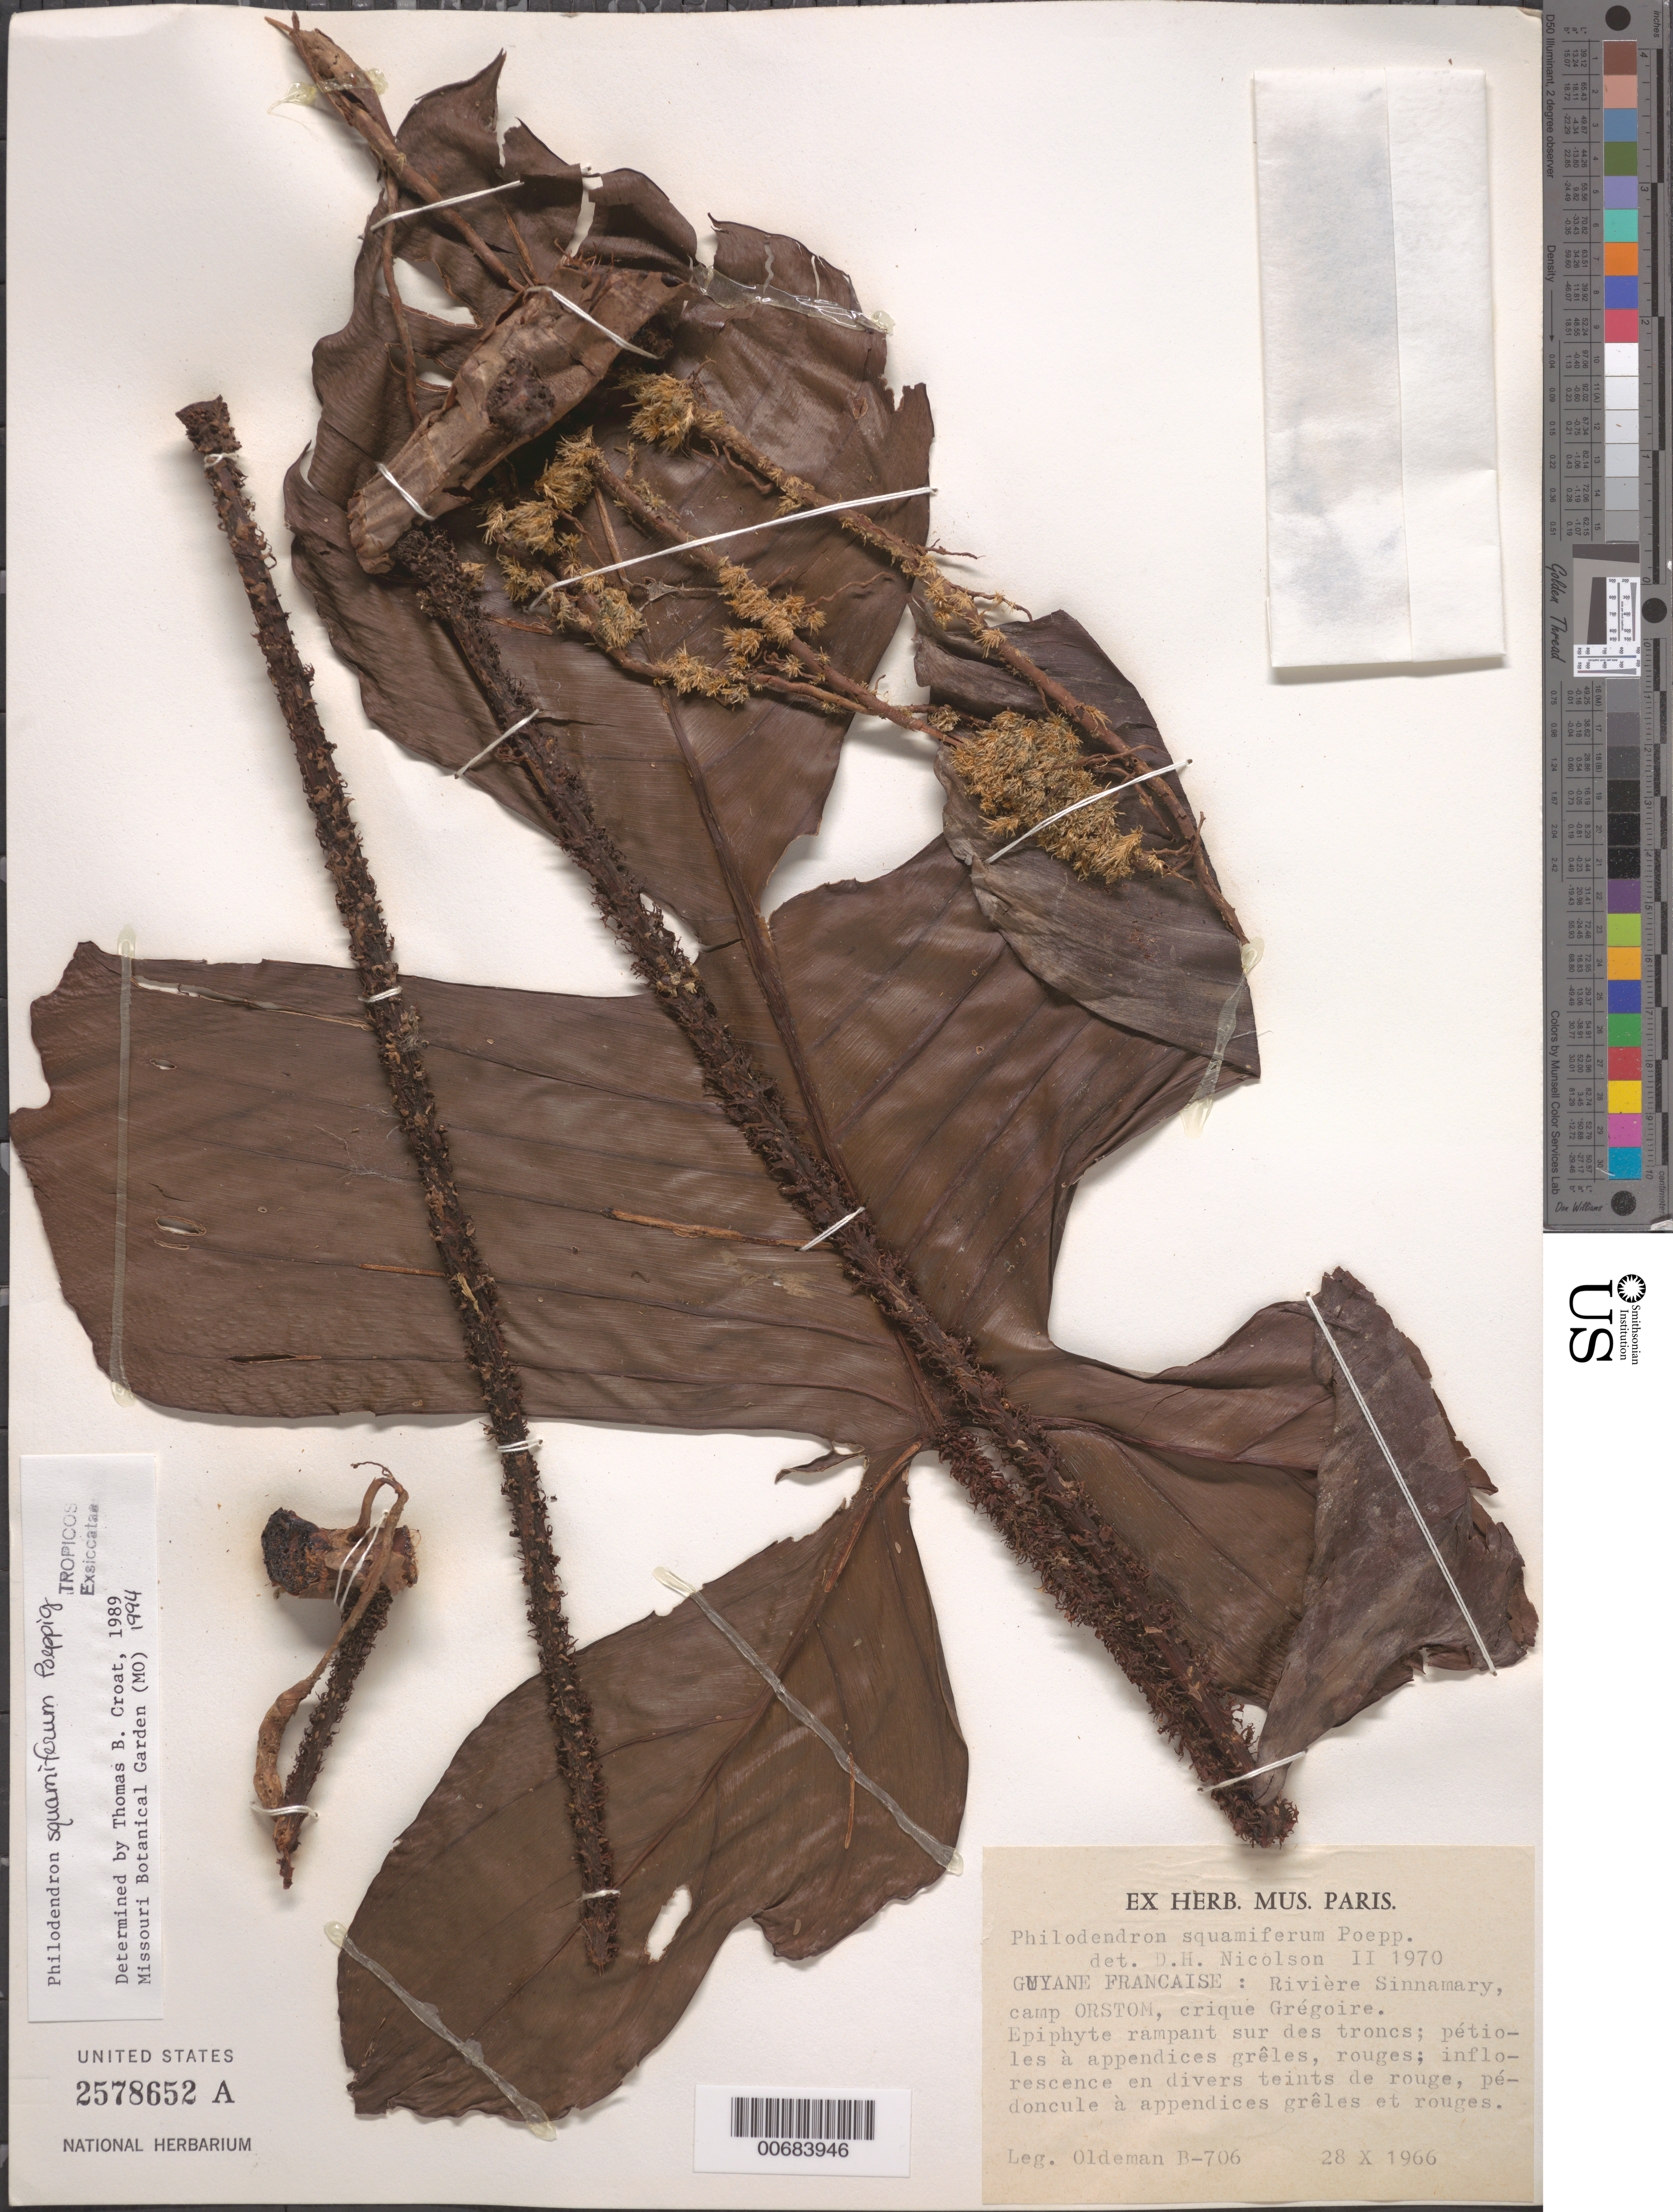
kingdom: Plantae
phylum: Tracheophyta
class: Liliopsida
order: Alismatales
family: Araceae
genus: Philodendron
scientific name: Philodendron squamiferum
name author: Poepp.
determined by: Croat, Thomas B., Missouri Botanical Garden (MO)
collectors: R. Oldeman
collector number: B 706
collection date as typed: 28-Oct-66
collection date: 1966-10-28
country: French Guiana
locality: Rivière Sinnamary, camp ORSTOM, crique Grégoire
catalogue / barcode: US 2578652A